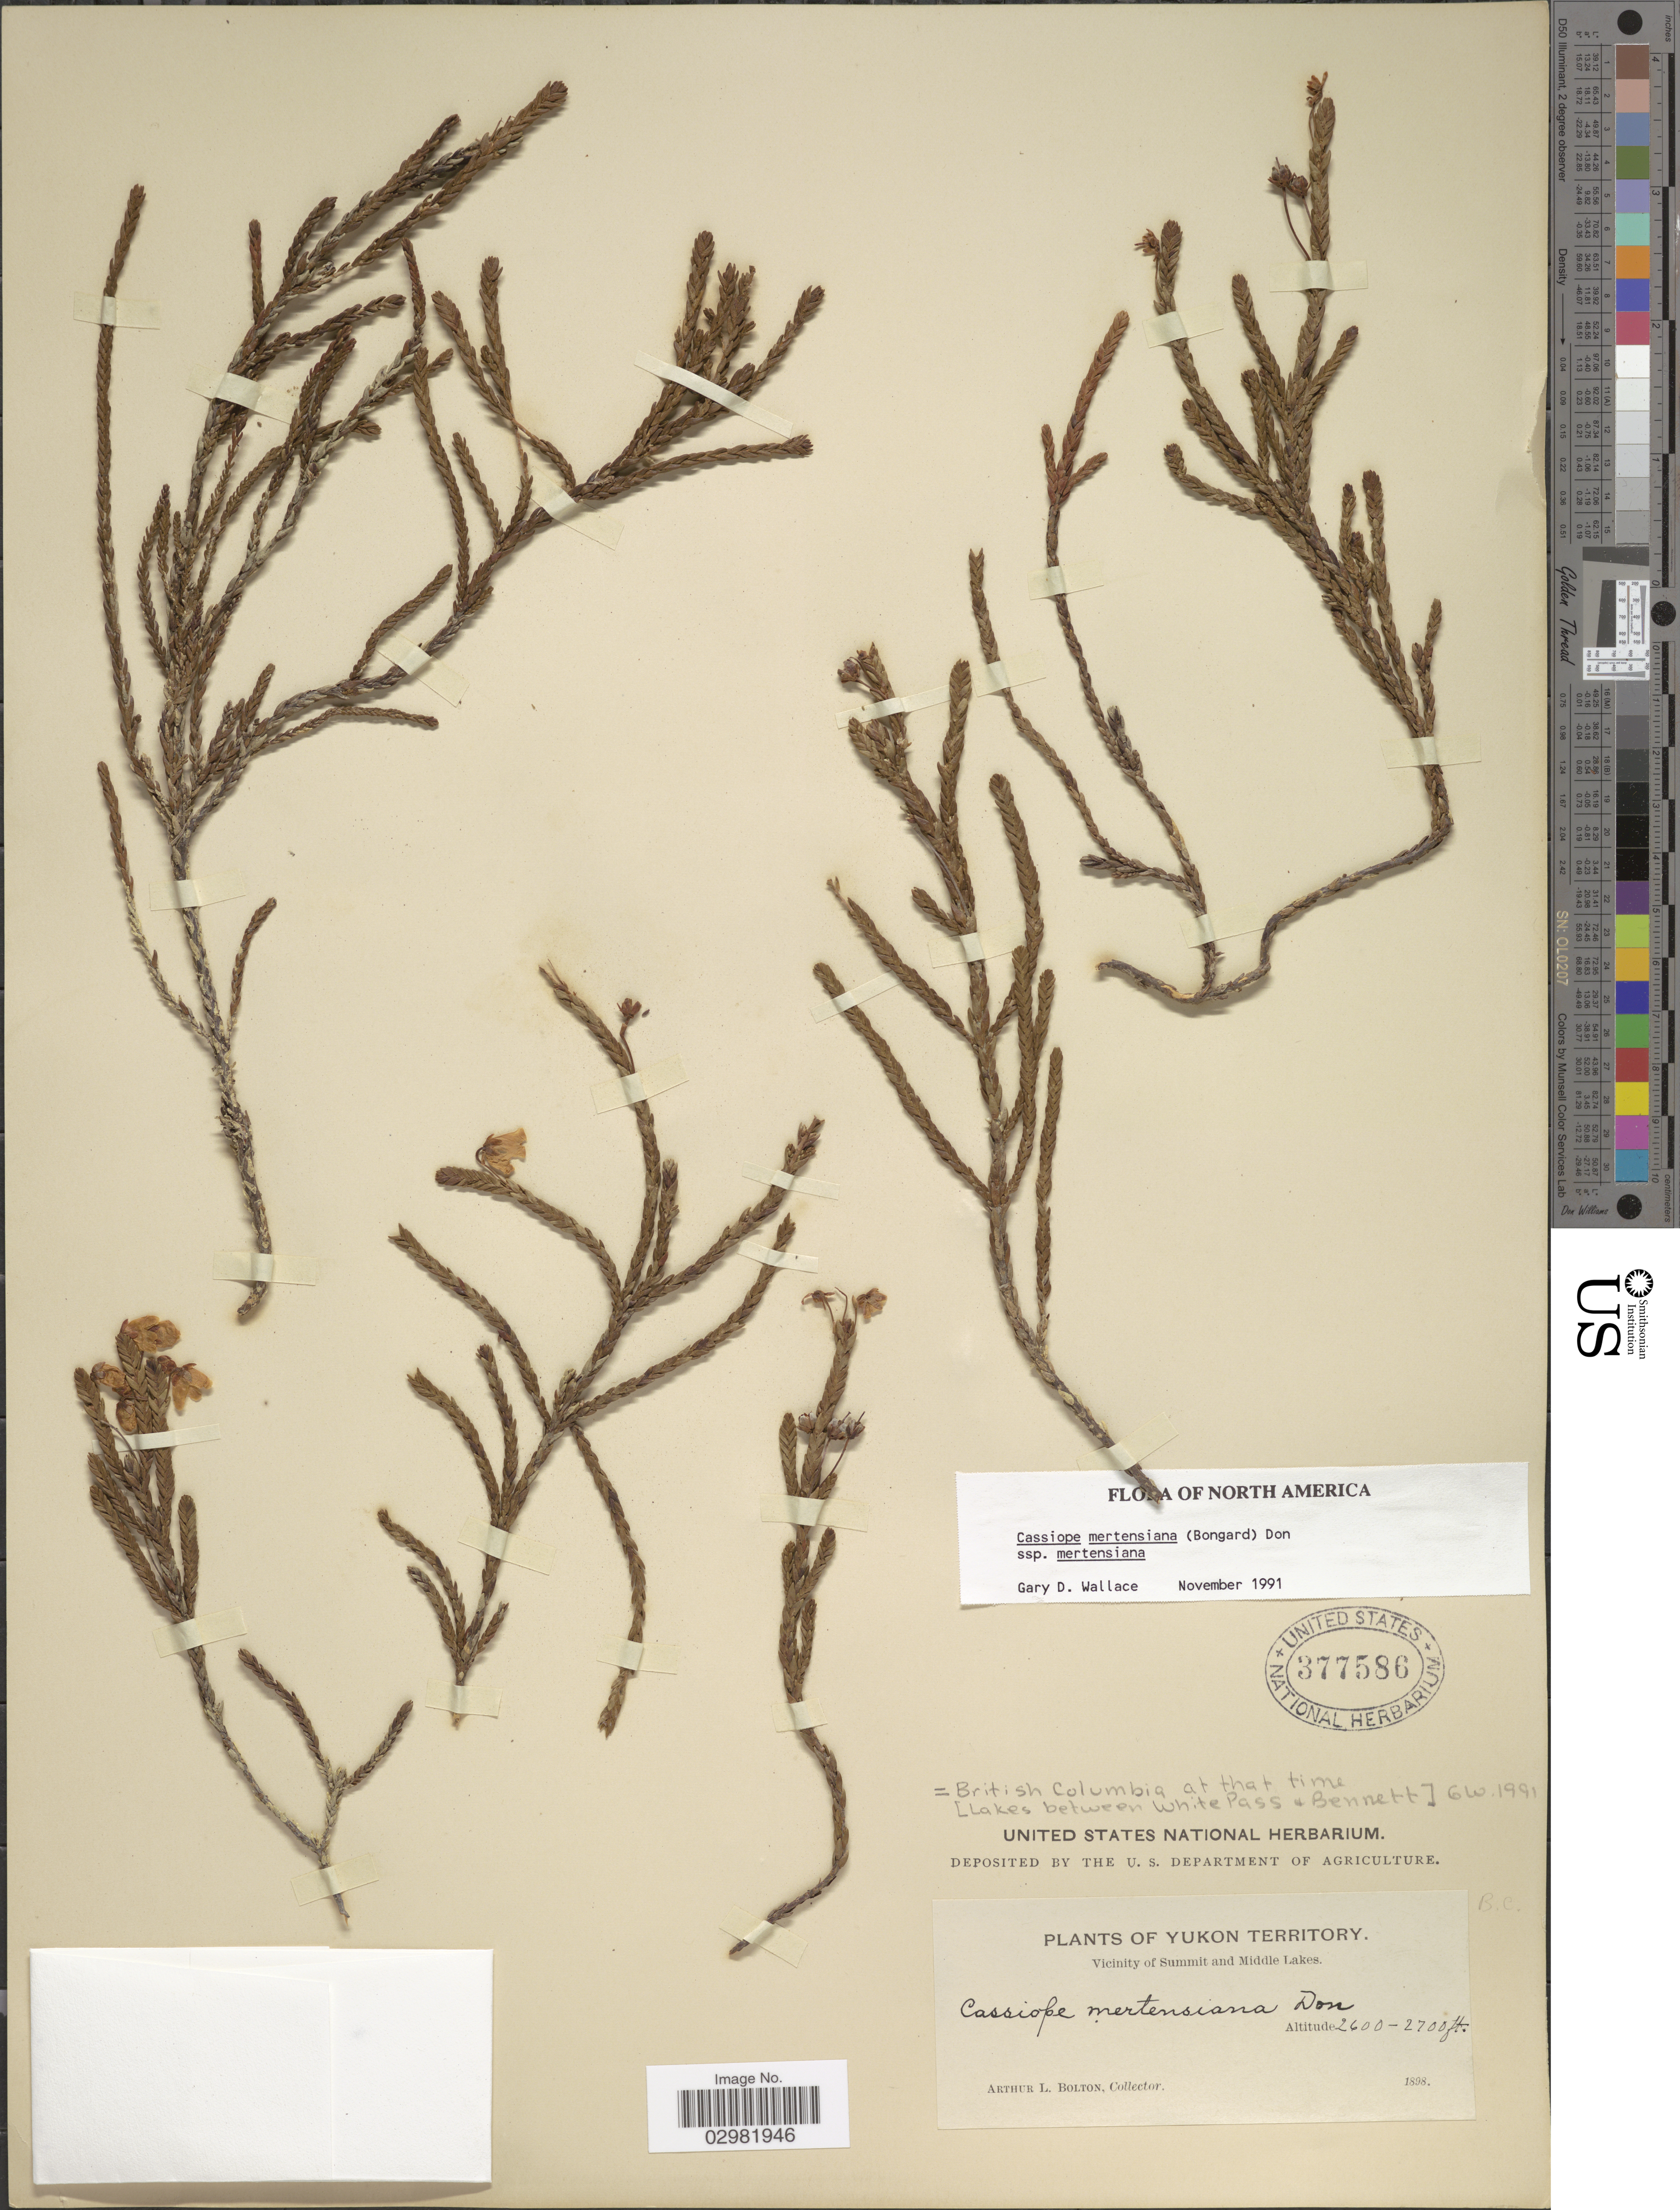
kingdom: Plantae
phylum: Tracheophyta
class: Magnoliopsida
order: Ericales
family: Ericaceae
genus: Cassiope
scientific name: Cassiope mertensiana subsp. mertensiana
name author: (Bong.) G. Don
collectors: A. Bolton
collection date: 1898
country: Canada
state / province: Yukon Territory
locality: Vicinity of Summit and Middle Lakes.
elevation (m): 792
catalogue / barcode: US 377586